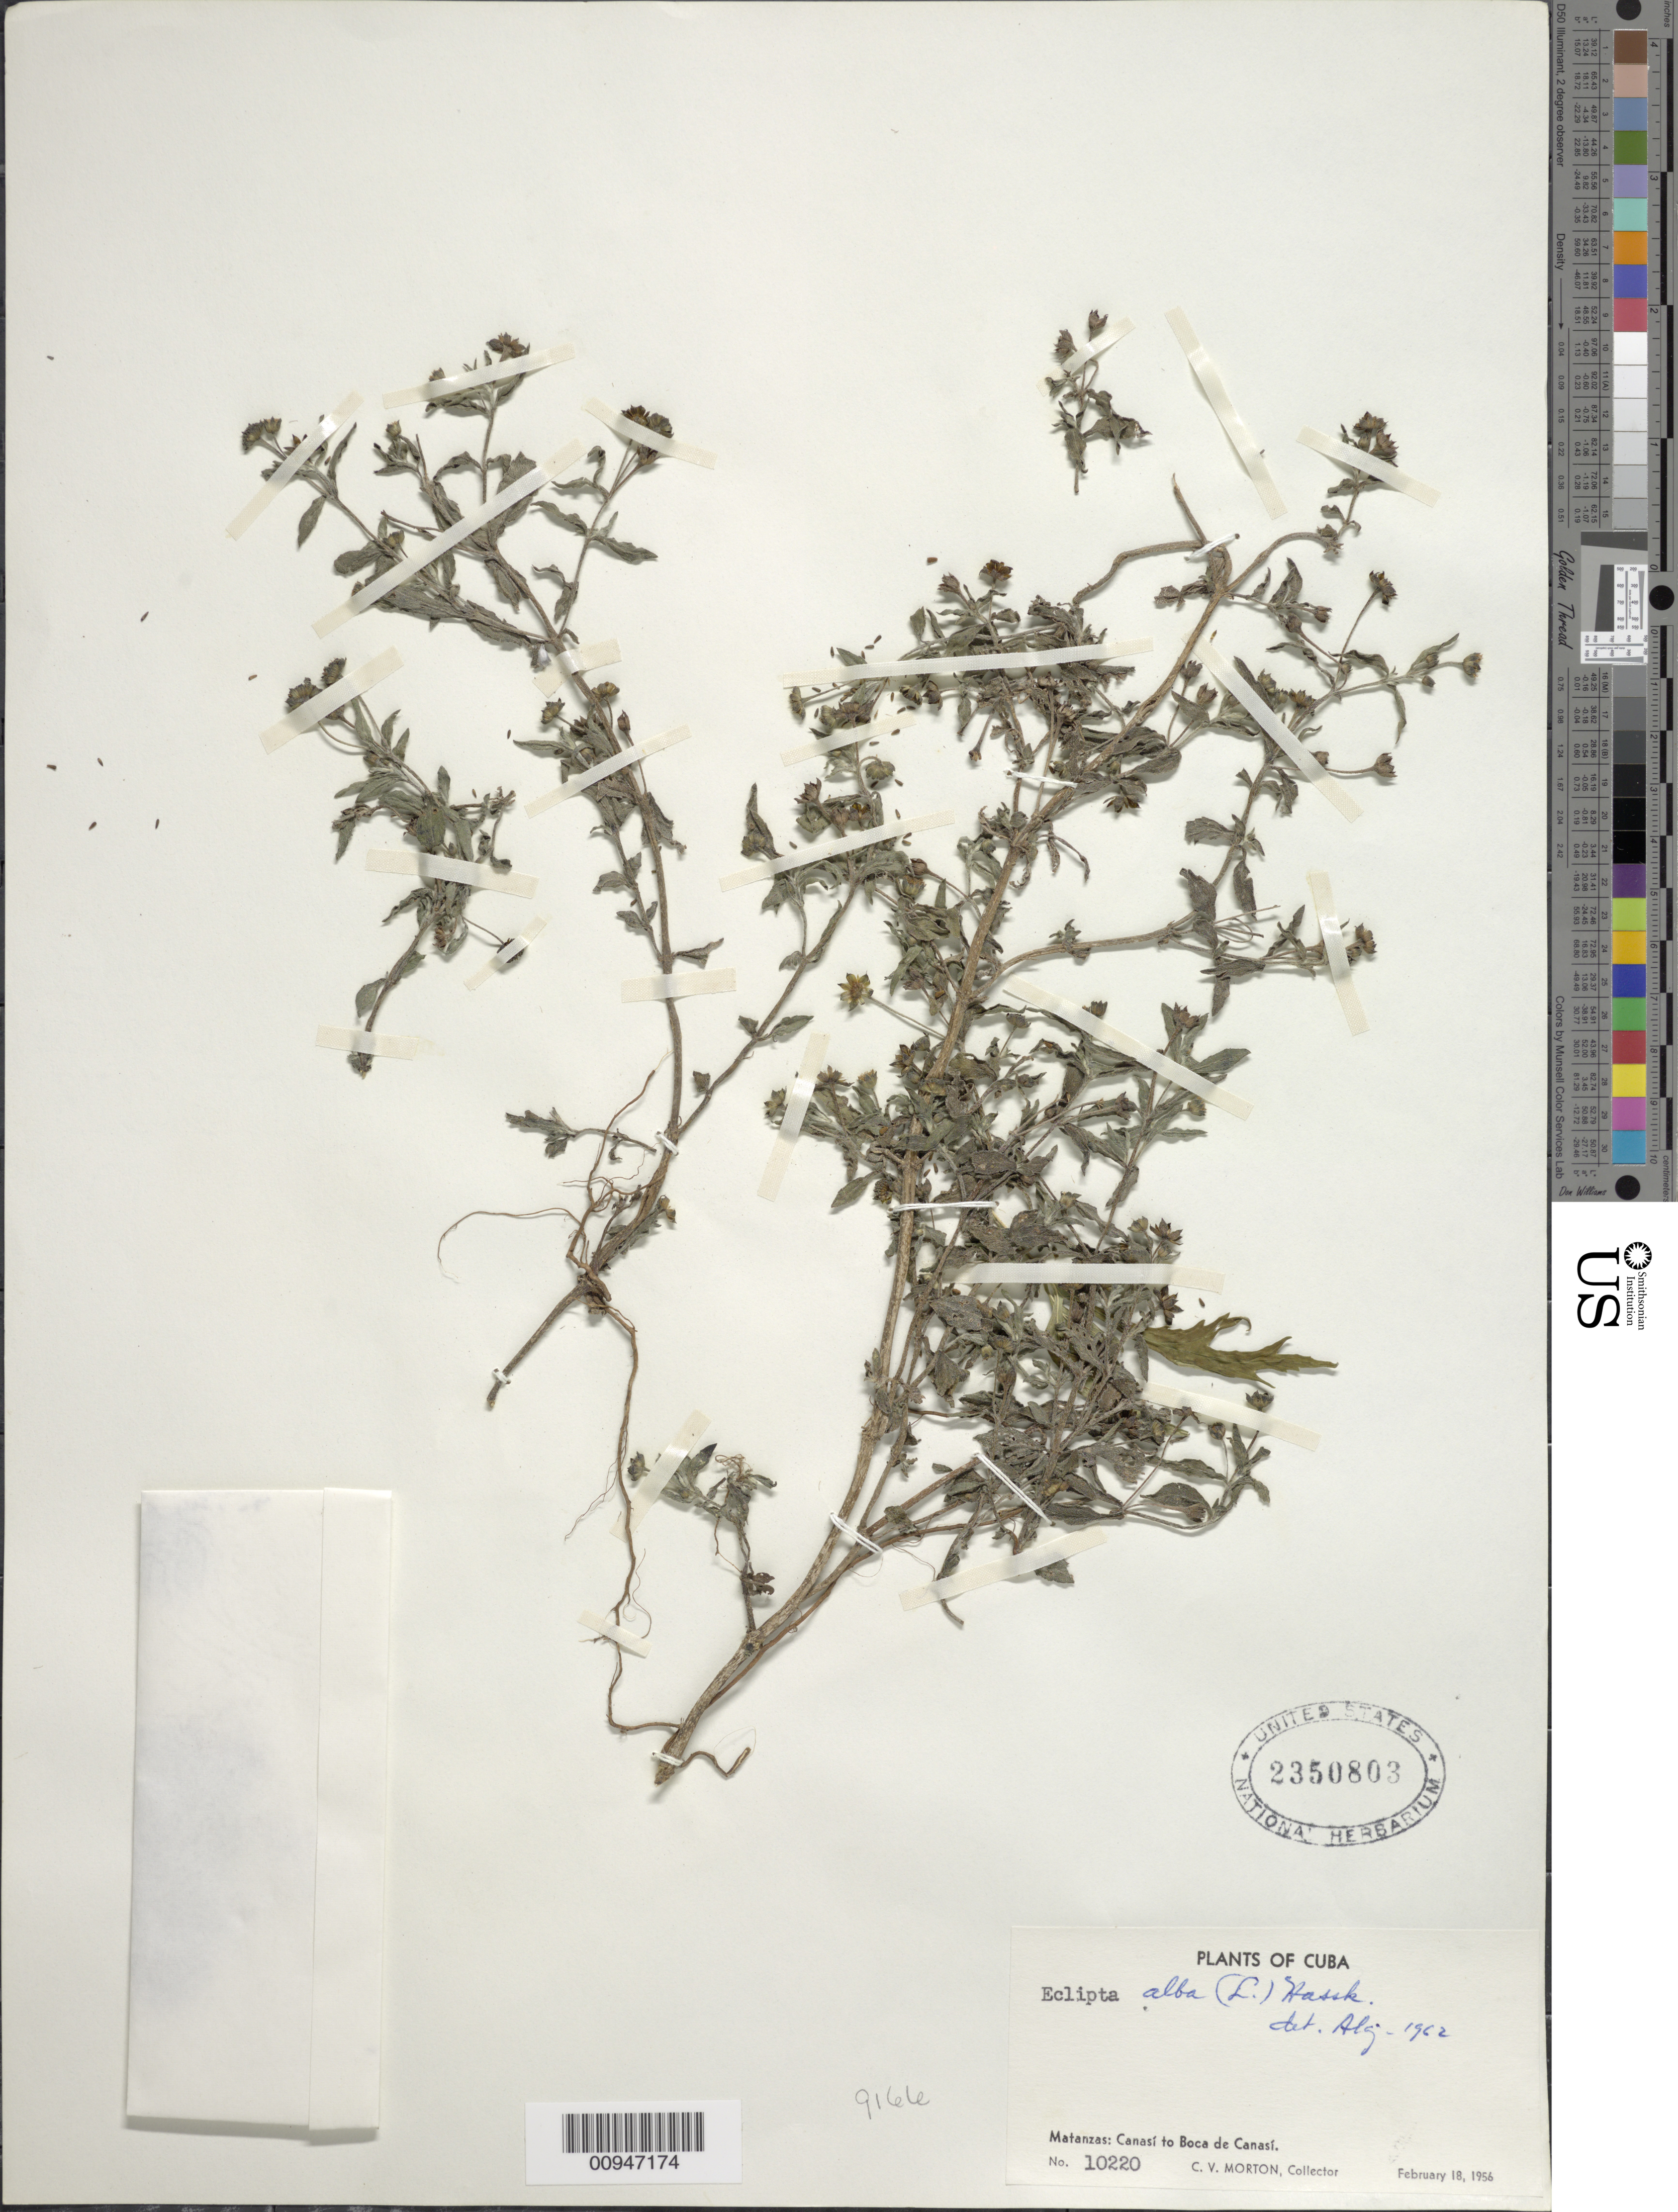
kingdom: Plantae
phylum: Tracheophyta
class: Magnoliopsida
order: Asterales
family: Asteraceae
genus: Eclipta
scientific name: Eclipta prostrata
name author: (L.) L.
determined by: Liogier, Alain H.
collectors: C. V. Morton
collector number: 10220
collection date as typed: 18 Feb 1956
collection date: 1956-02-18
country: Cuba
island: Cuba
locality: Cansí to Boca de Canasí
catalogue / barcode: US 2350803